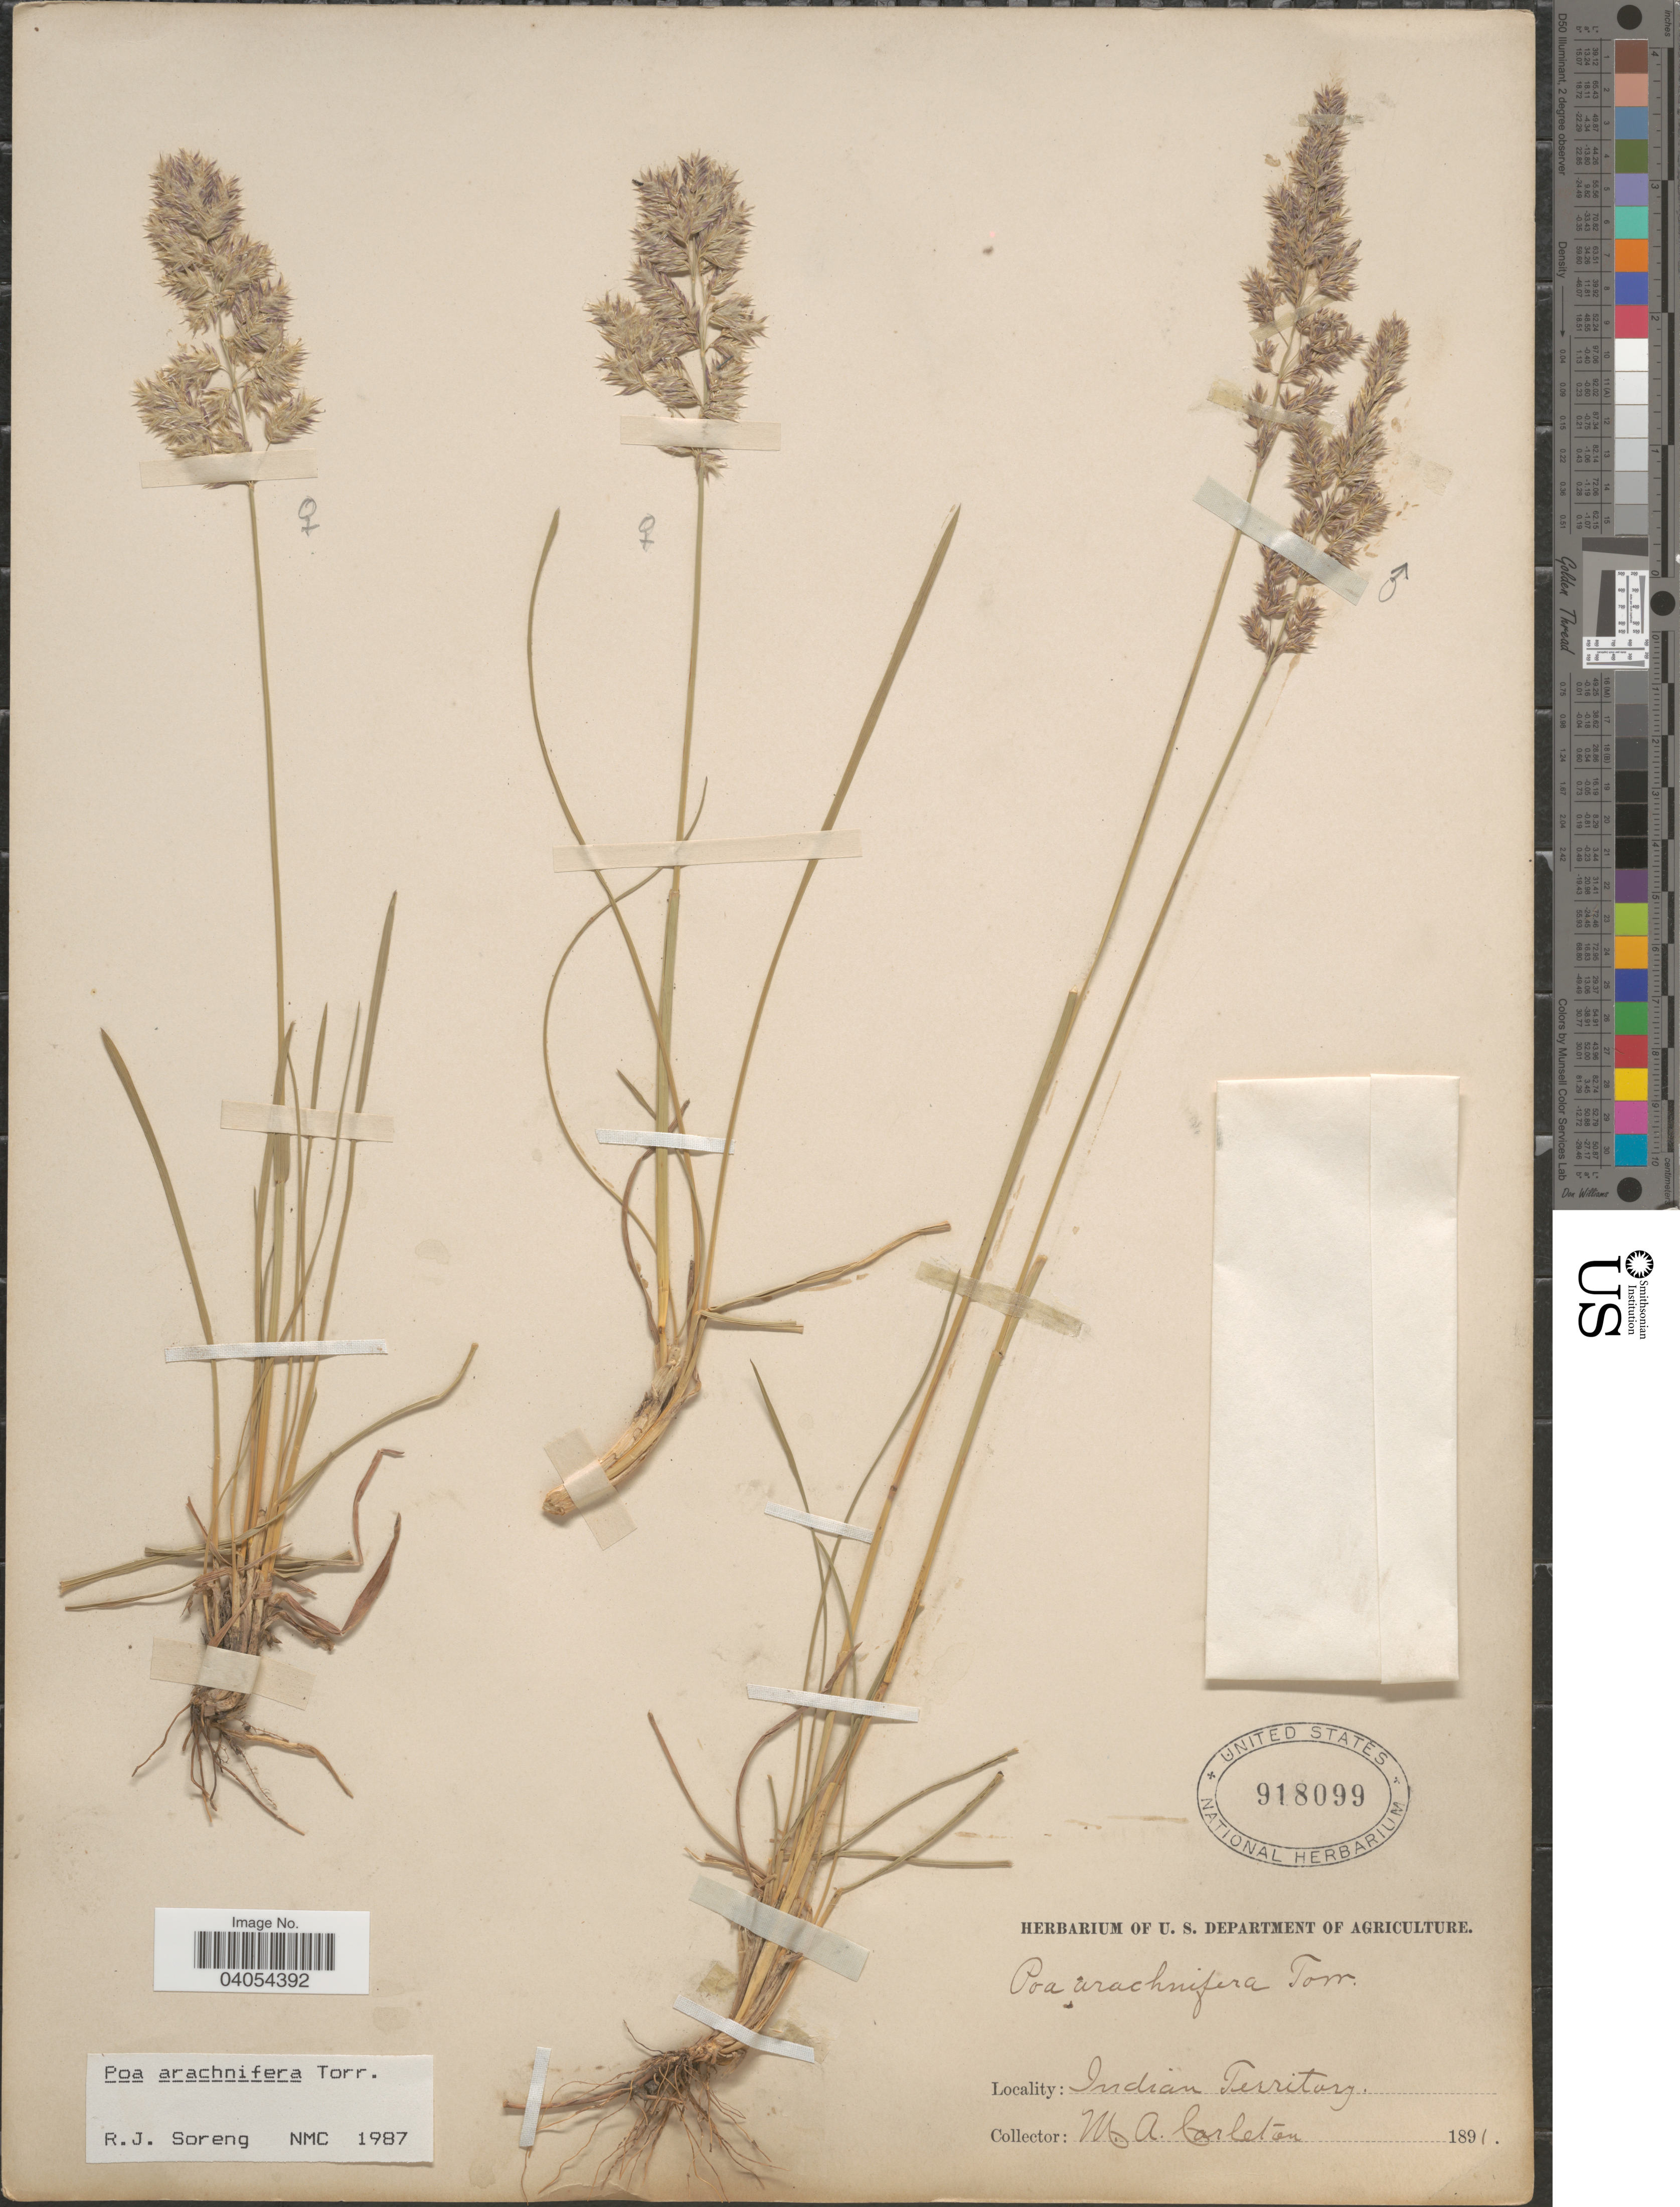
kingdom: Plantae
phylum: Tracheophyta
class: Liliopsida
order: Poales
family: Poaceae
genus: Poa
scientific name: Poa arachnifera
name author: Torr.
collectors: M. A. Carleton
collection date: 1891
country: United States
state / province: Oklahoma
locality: Indian Territory.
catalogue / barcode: US 918099